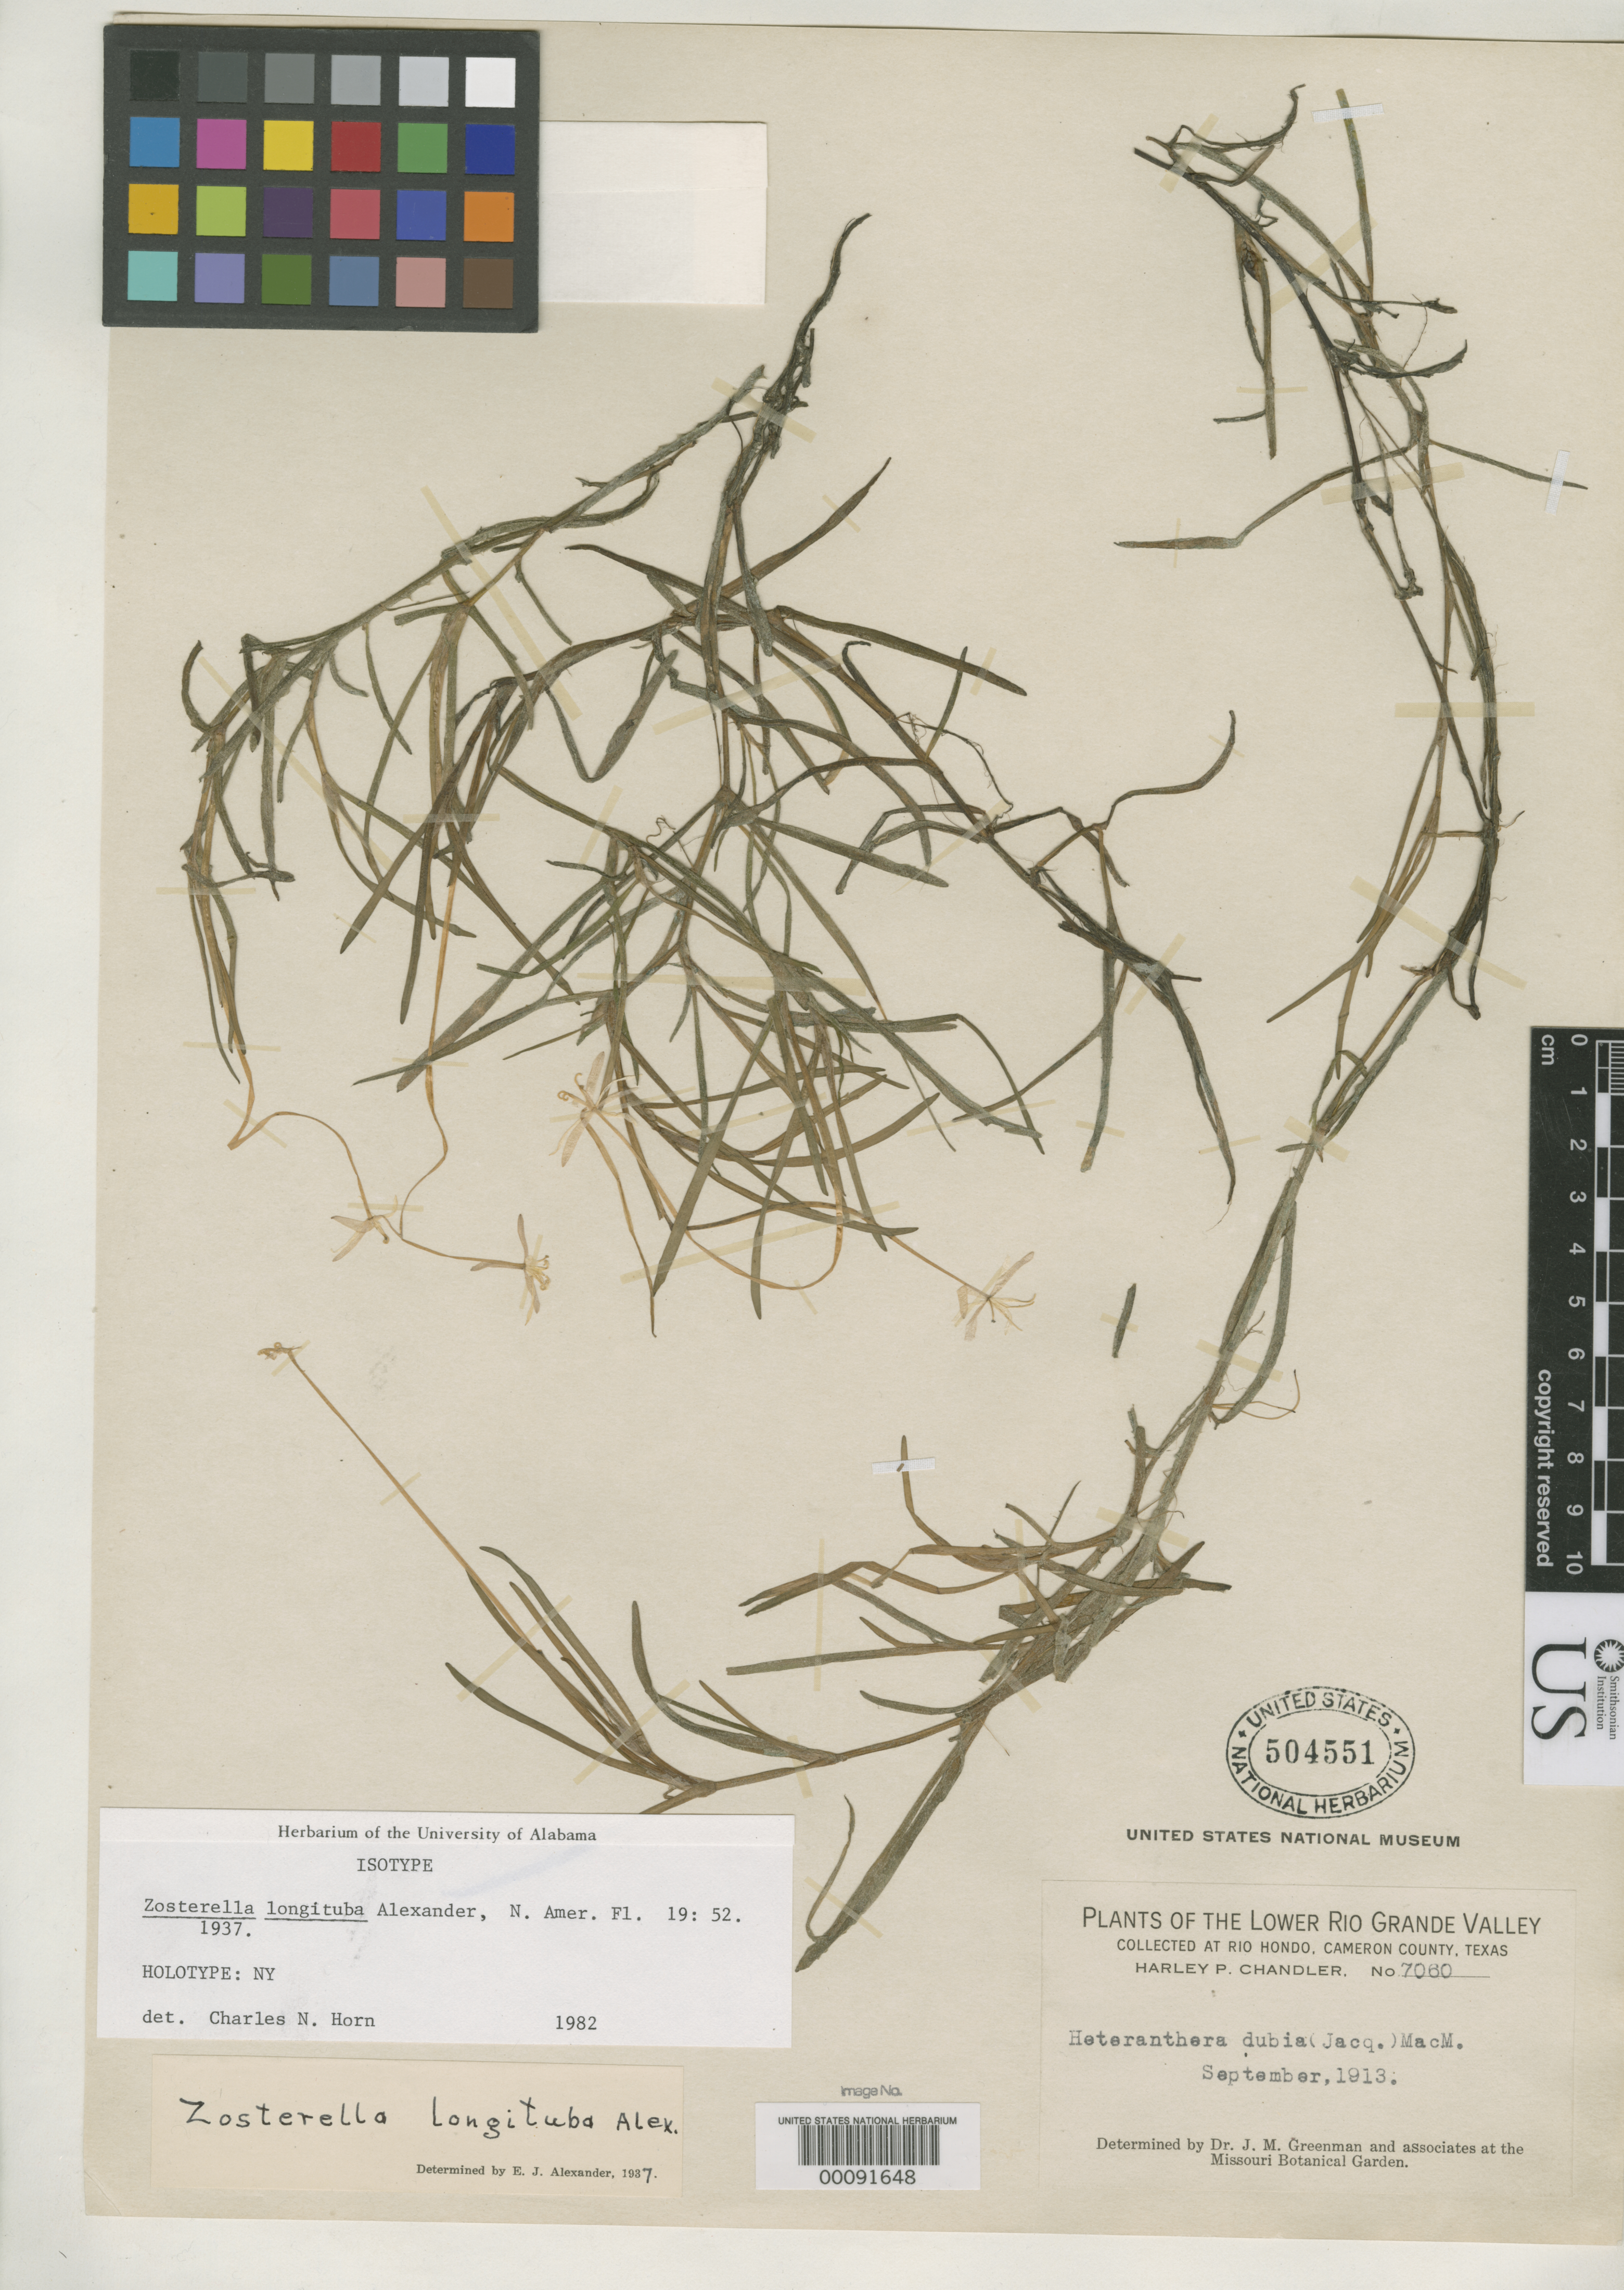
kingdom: Plantae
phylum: Tracheophyta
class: Liliopsida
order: Commelinales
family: Pontederiaceae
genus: Zosterella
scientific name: Zosterella longituba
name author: Alexander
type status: Isotype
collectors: H. Chandler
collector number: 7060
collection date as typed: Sep 1913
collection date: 1913-09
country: United States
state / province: Texas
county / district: Cameron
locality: Rio Hondo.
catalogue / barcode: US 504551